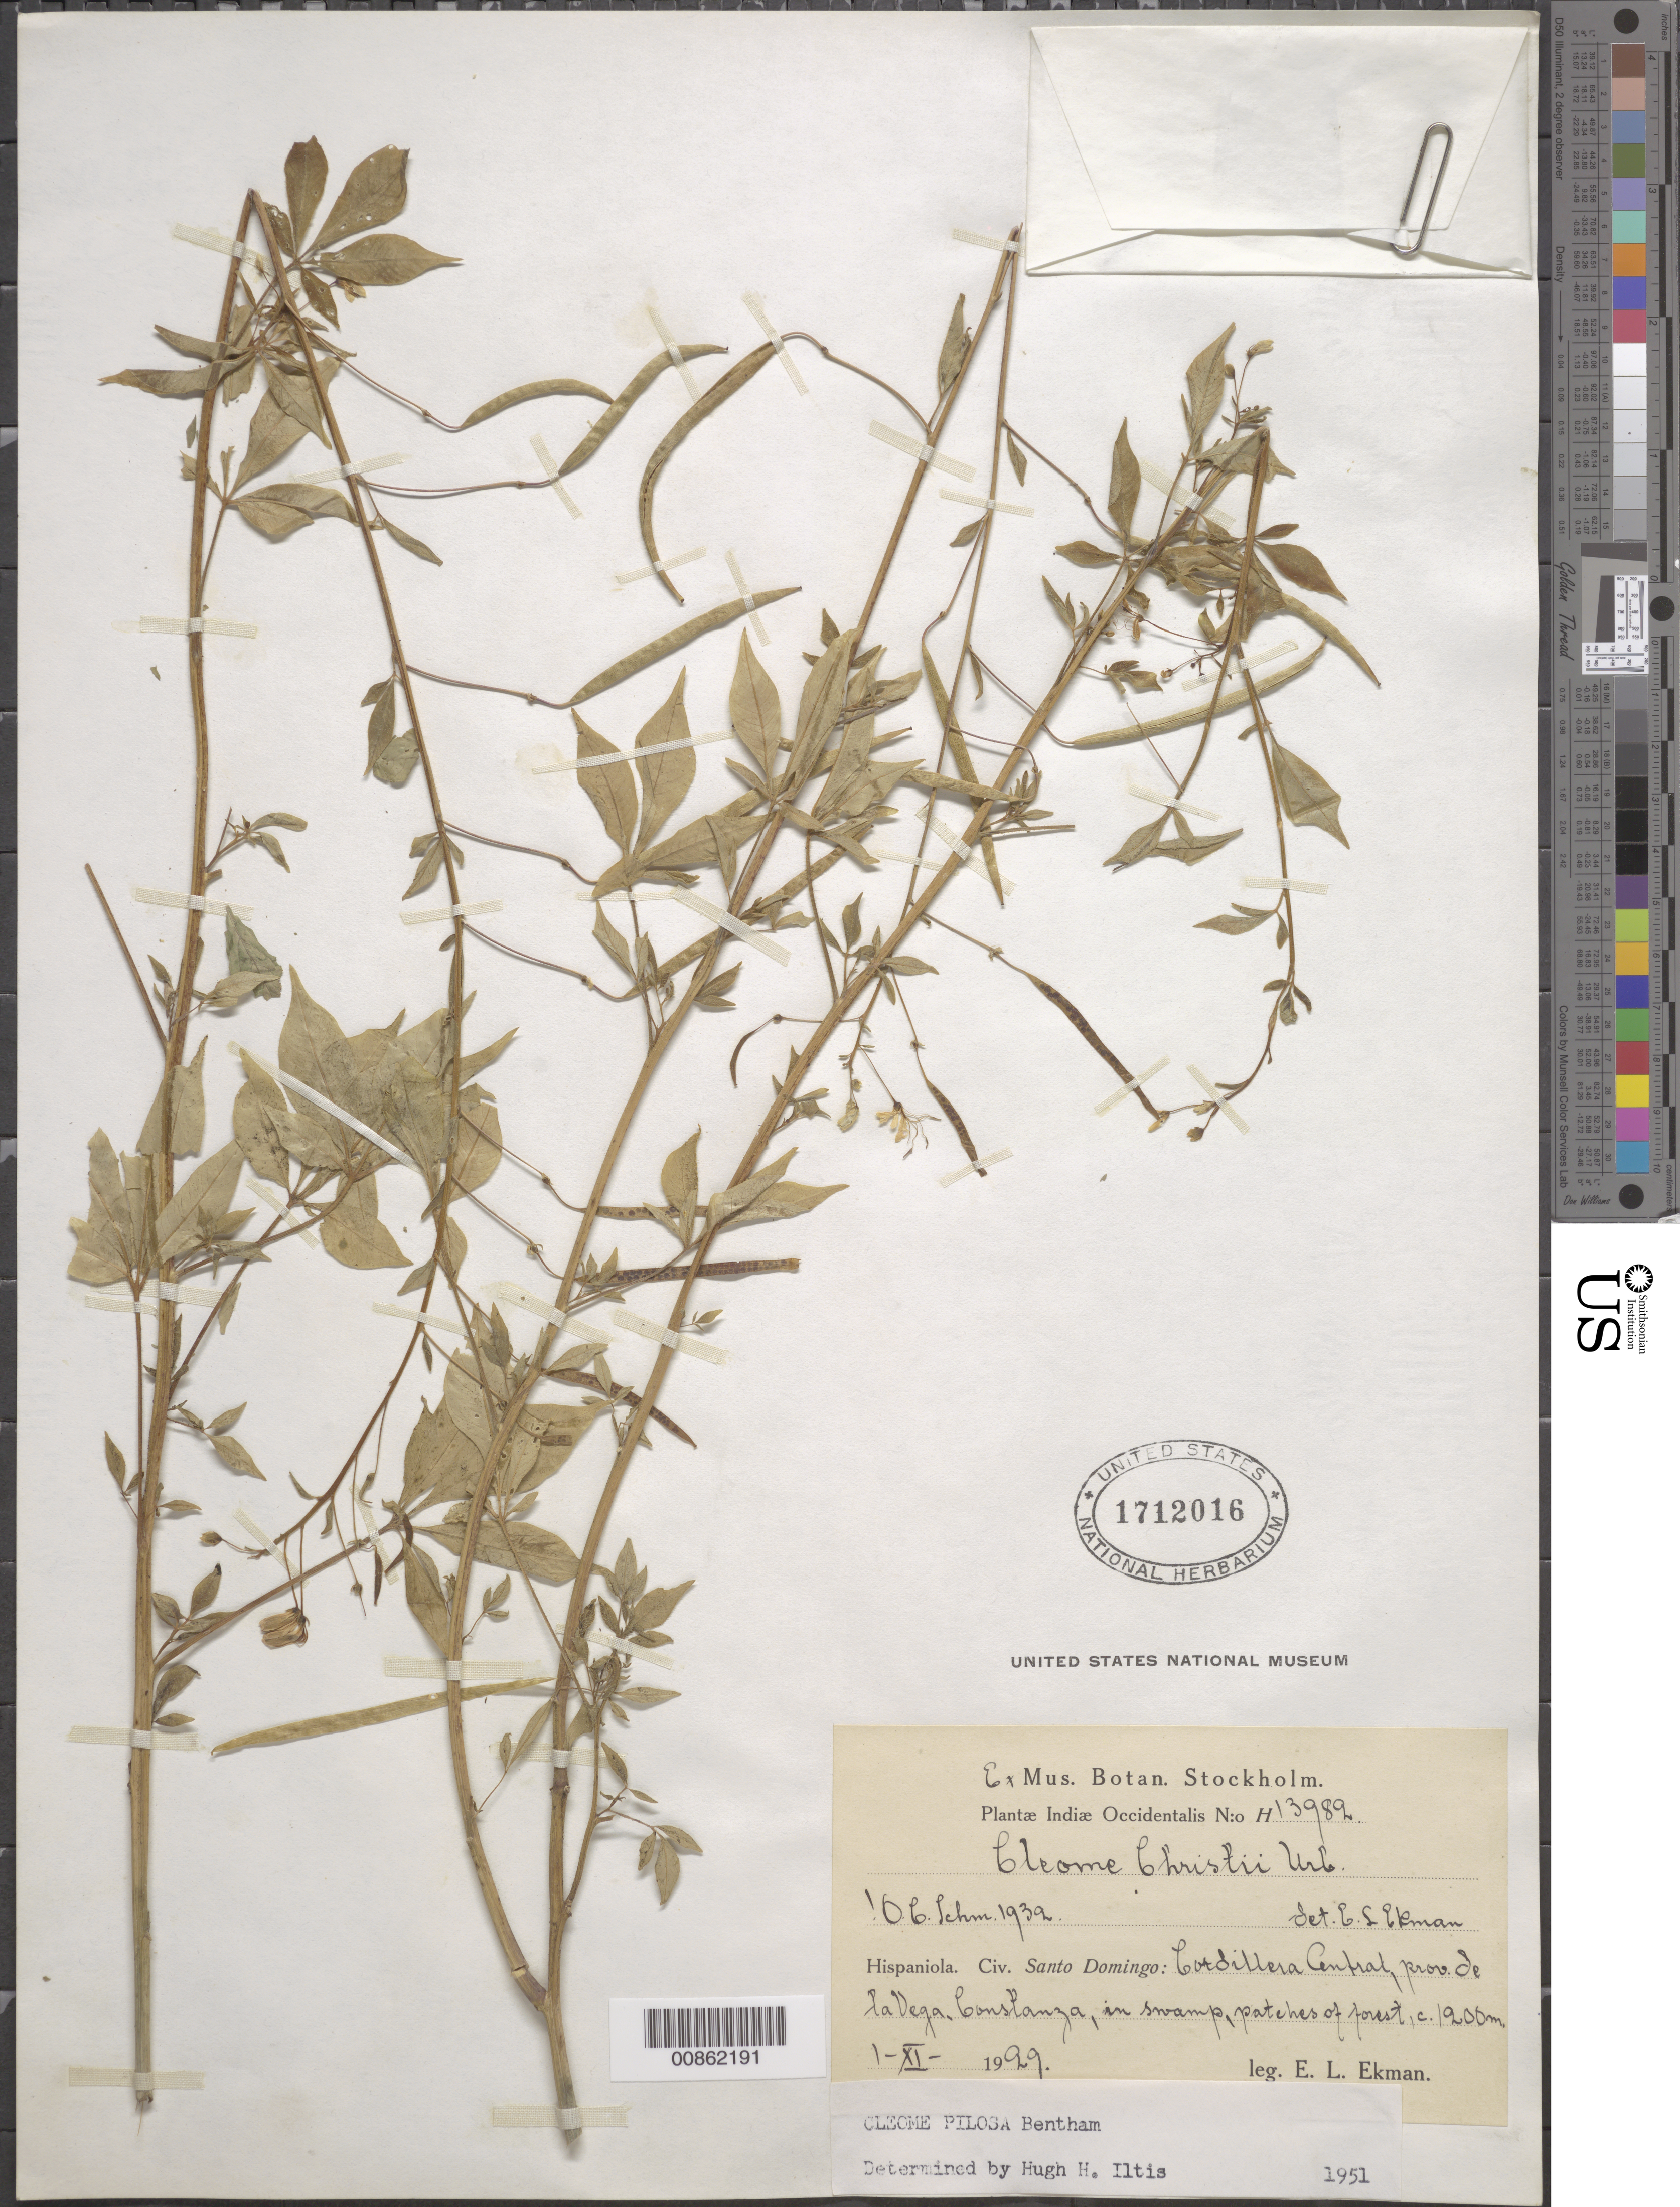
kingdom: Plantae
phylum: Tracheophyta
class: Magnoliopsida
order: Brassicales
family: Cleomaceae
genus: Cochranella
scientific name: Cochranella pilosa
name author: (Benth.) E.M. McGinty & Roalson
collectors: E. L. Ekman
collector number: H 13982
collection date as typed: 01 Nov 1929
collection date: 1929-11-01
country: Dominican Republic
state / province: La Vega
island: Hispaniola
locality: Cordillera Central, Constanza.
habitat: In swamp, patches of forest.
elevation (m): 1200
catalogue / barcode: US 1712016